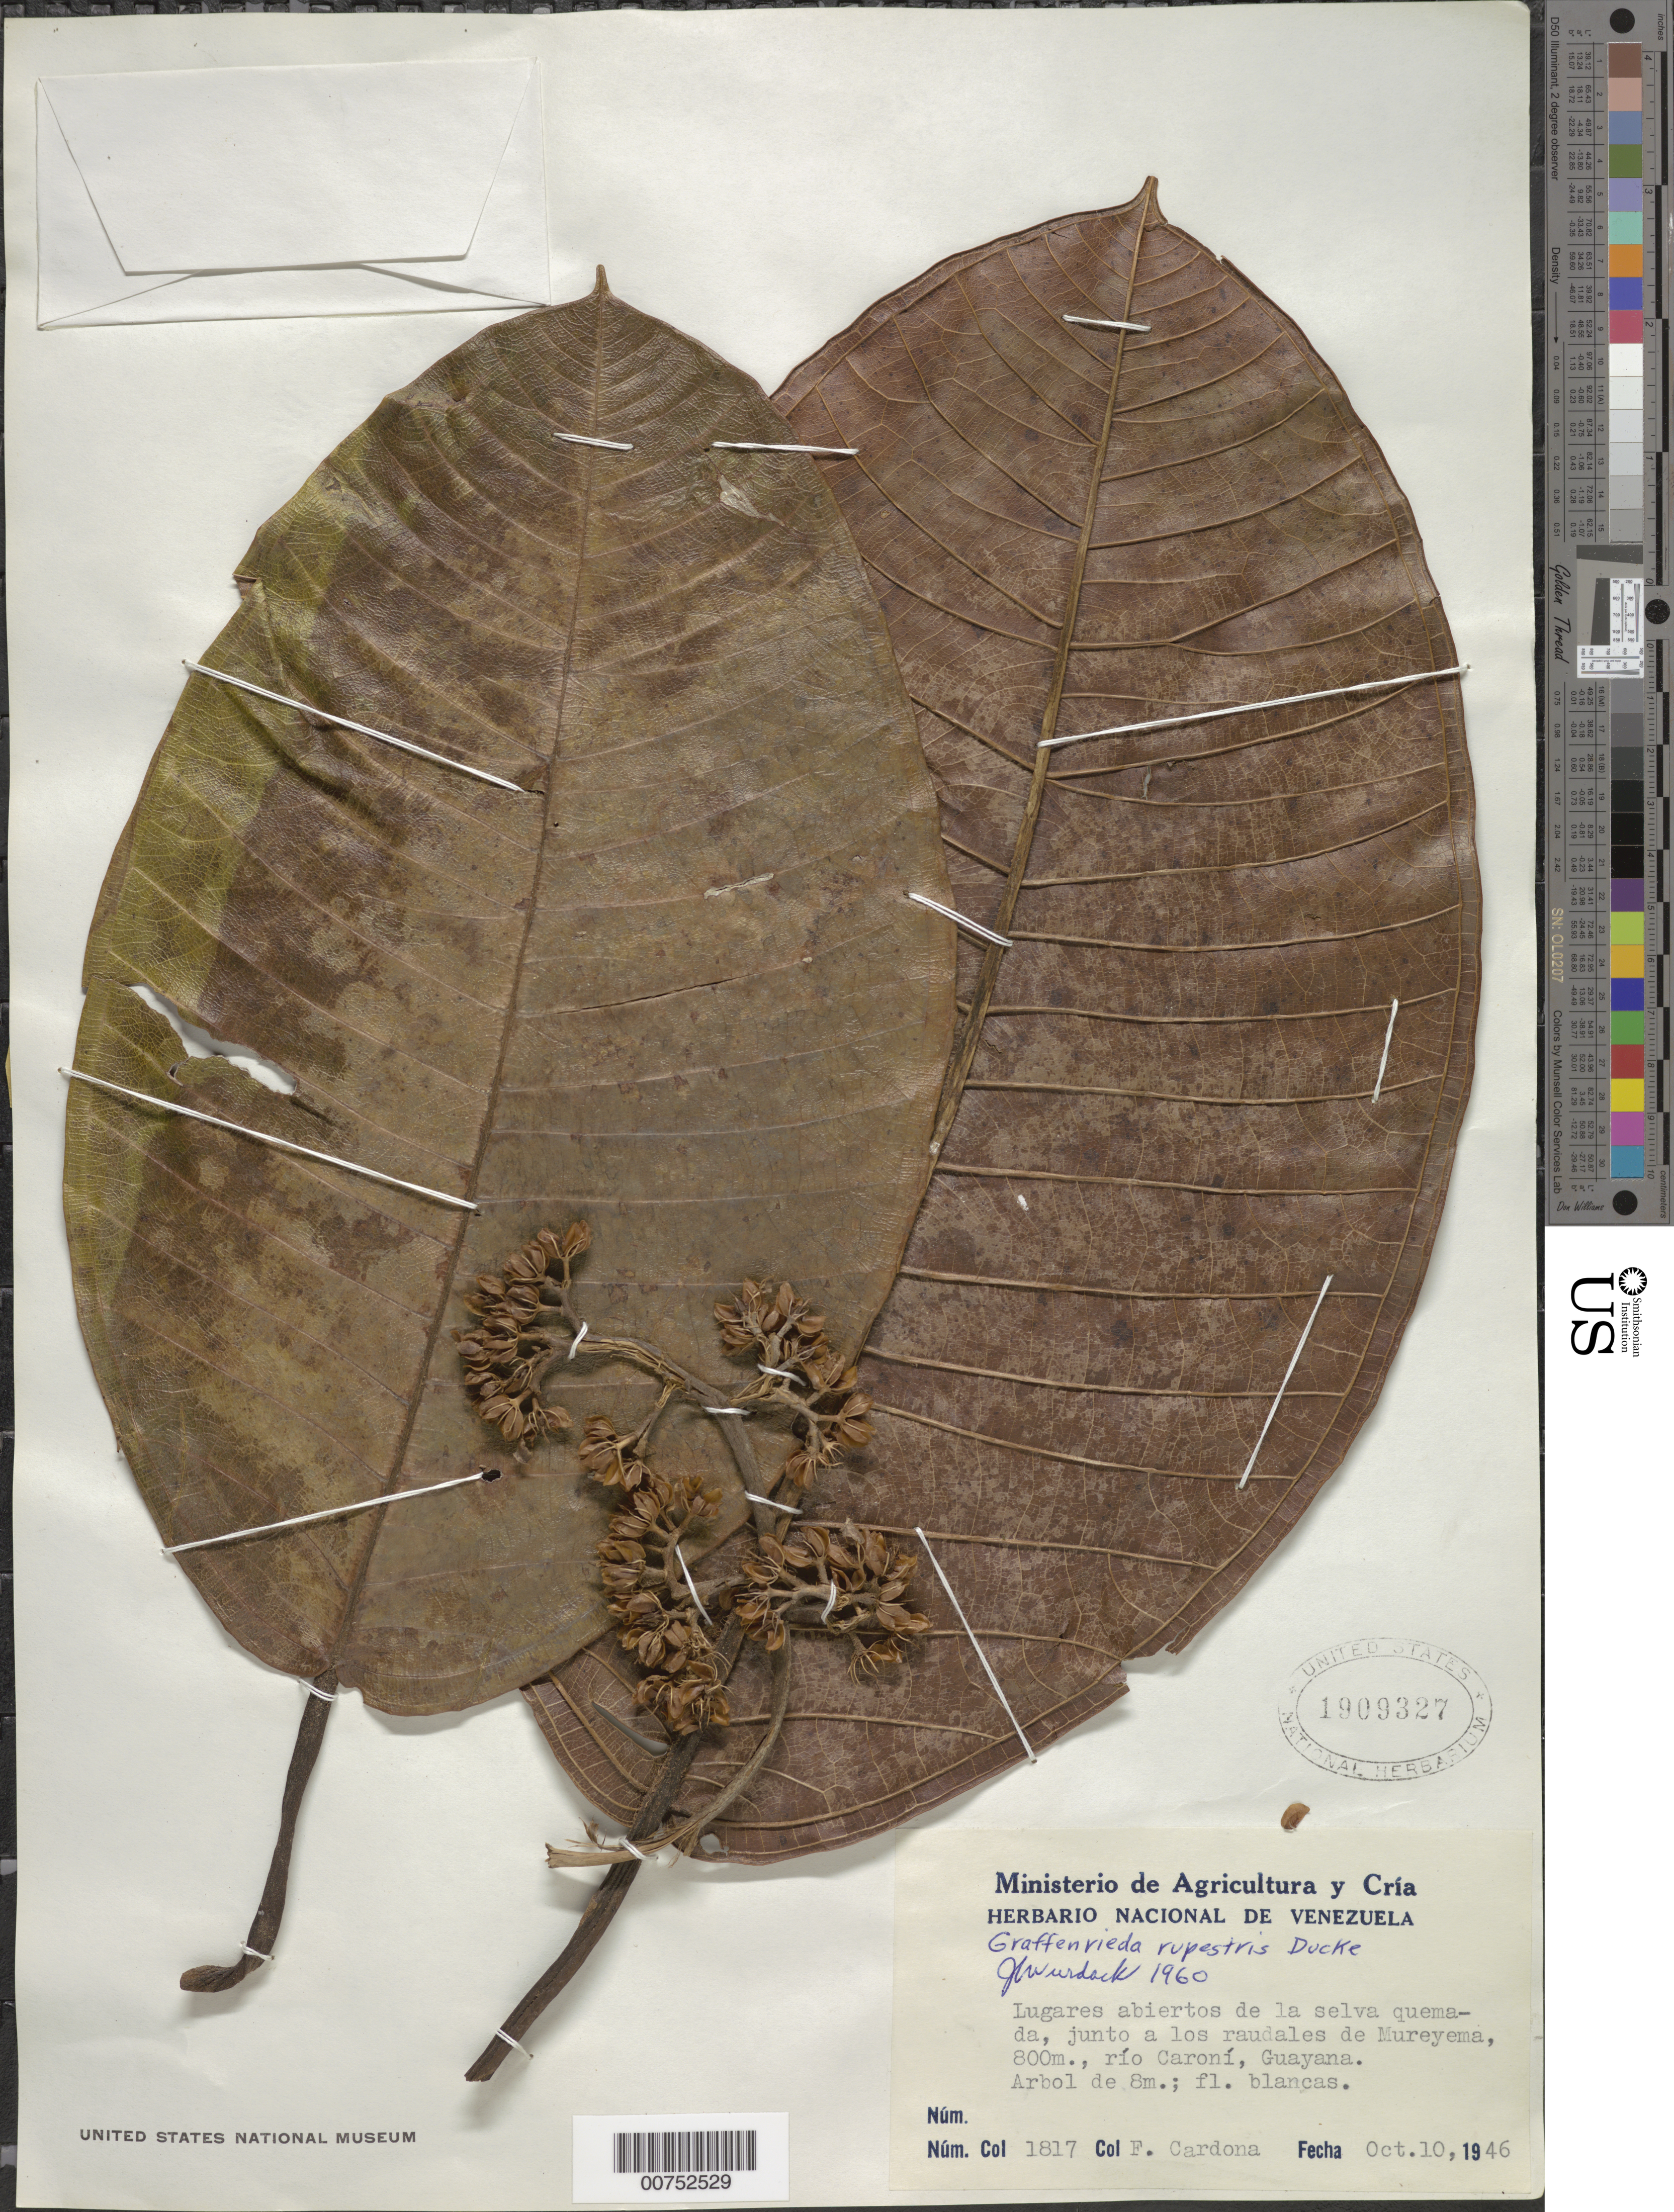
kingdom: Plantae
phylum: Tracheophyta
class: Magnoliopsida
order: Myrtales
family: Melastomataceae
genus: Graffenrieda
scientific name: Graffenrieda rupestris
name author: Ducke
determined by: Wurdack, John J., (US), US (UNITED STATES)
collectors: F. Cardona Puig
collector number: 1817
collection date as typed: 10-Oct-46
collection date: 1946-10-10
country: Venezuela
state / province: Bolívar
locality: Río Caroní, Mureyemá (Guayana)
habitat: Lugares abiertos de la selva quemada, junto a los raudales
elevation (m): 800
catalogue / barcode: US 1909327